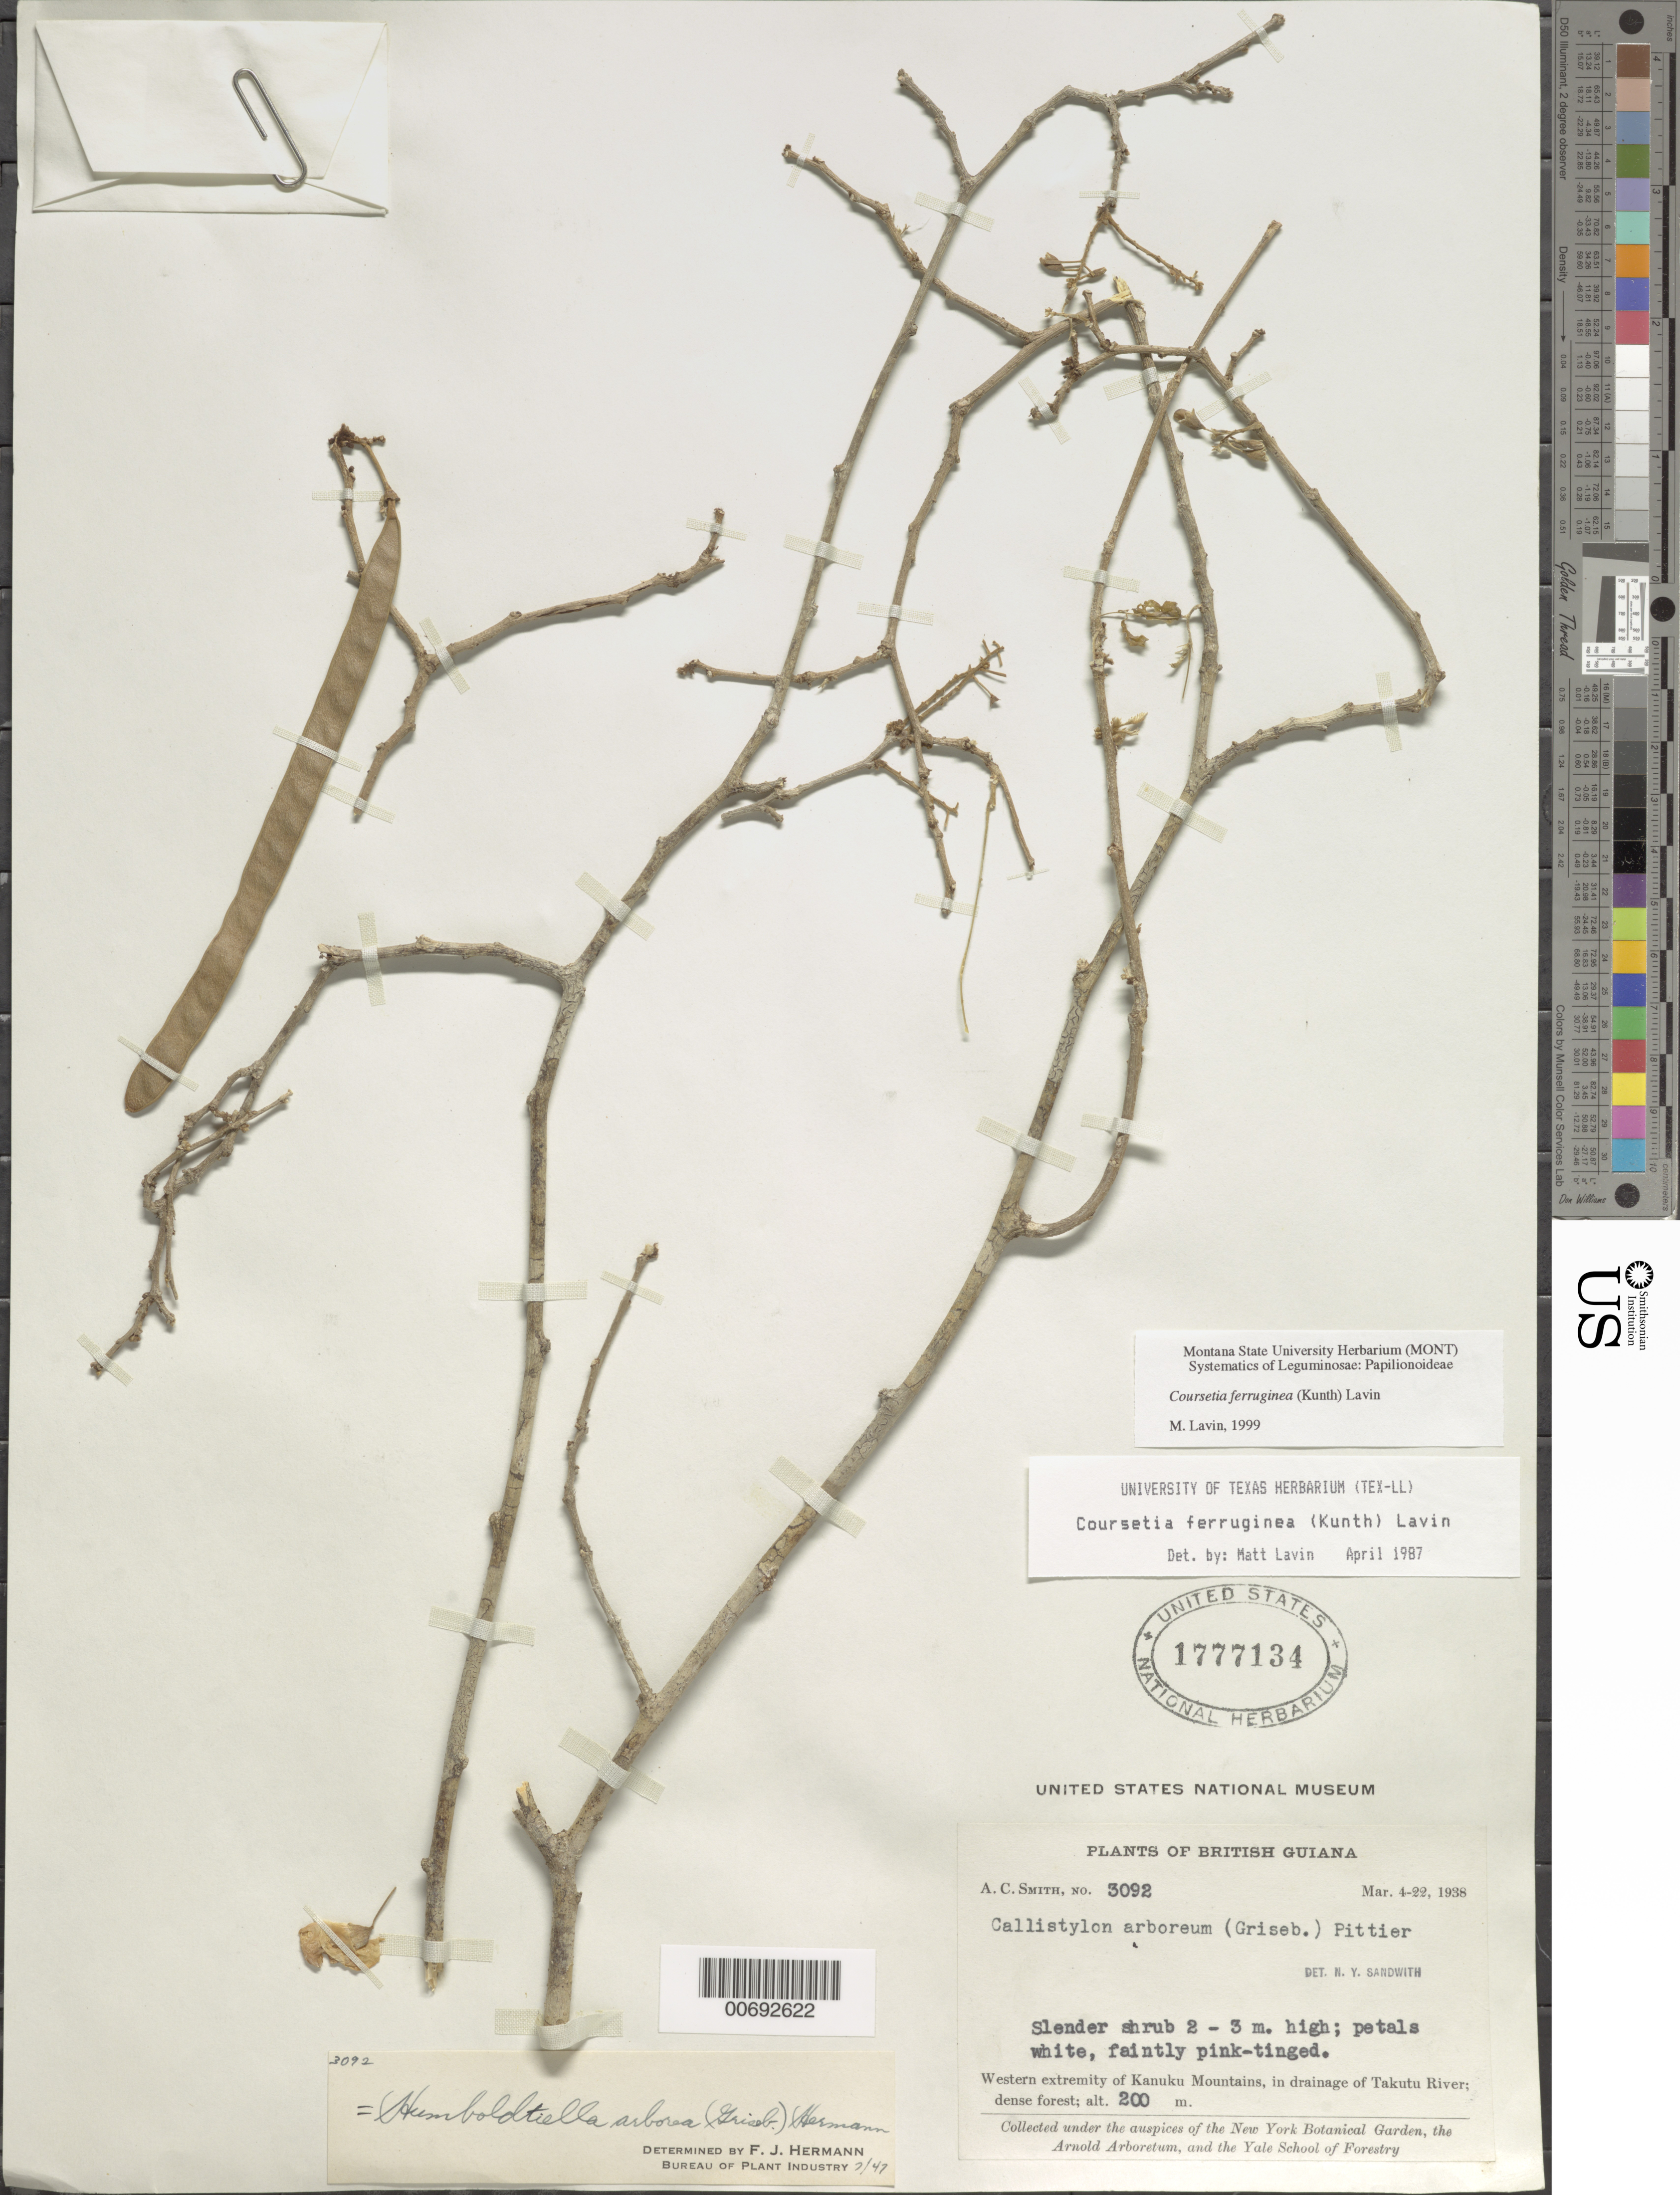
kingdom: Plantae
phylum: Tracheophyta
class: Magnoliopsida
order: Fabales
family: Fabaceae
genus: Coursetia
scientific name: Coursetia ferruginea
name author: (Kunth) Lavin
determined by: Lavin, M.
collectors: A. C. Smith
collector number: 3092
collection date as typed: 4-Mar-38 to 22-Mar-38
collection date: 1938-03-04/1938-03-22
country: Guyana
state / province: U. Takutu-U. Essequibo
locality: Kanuku Mts., drainage of Takutu R., western extremity of Kanuku Mountains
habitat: Dense forest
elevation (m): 200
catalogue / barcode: US 1777134